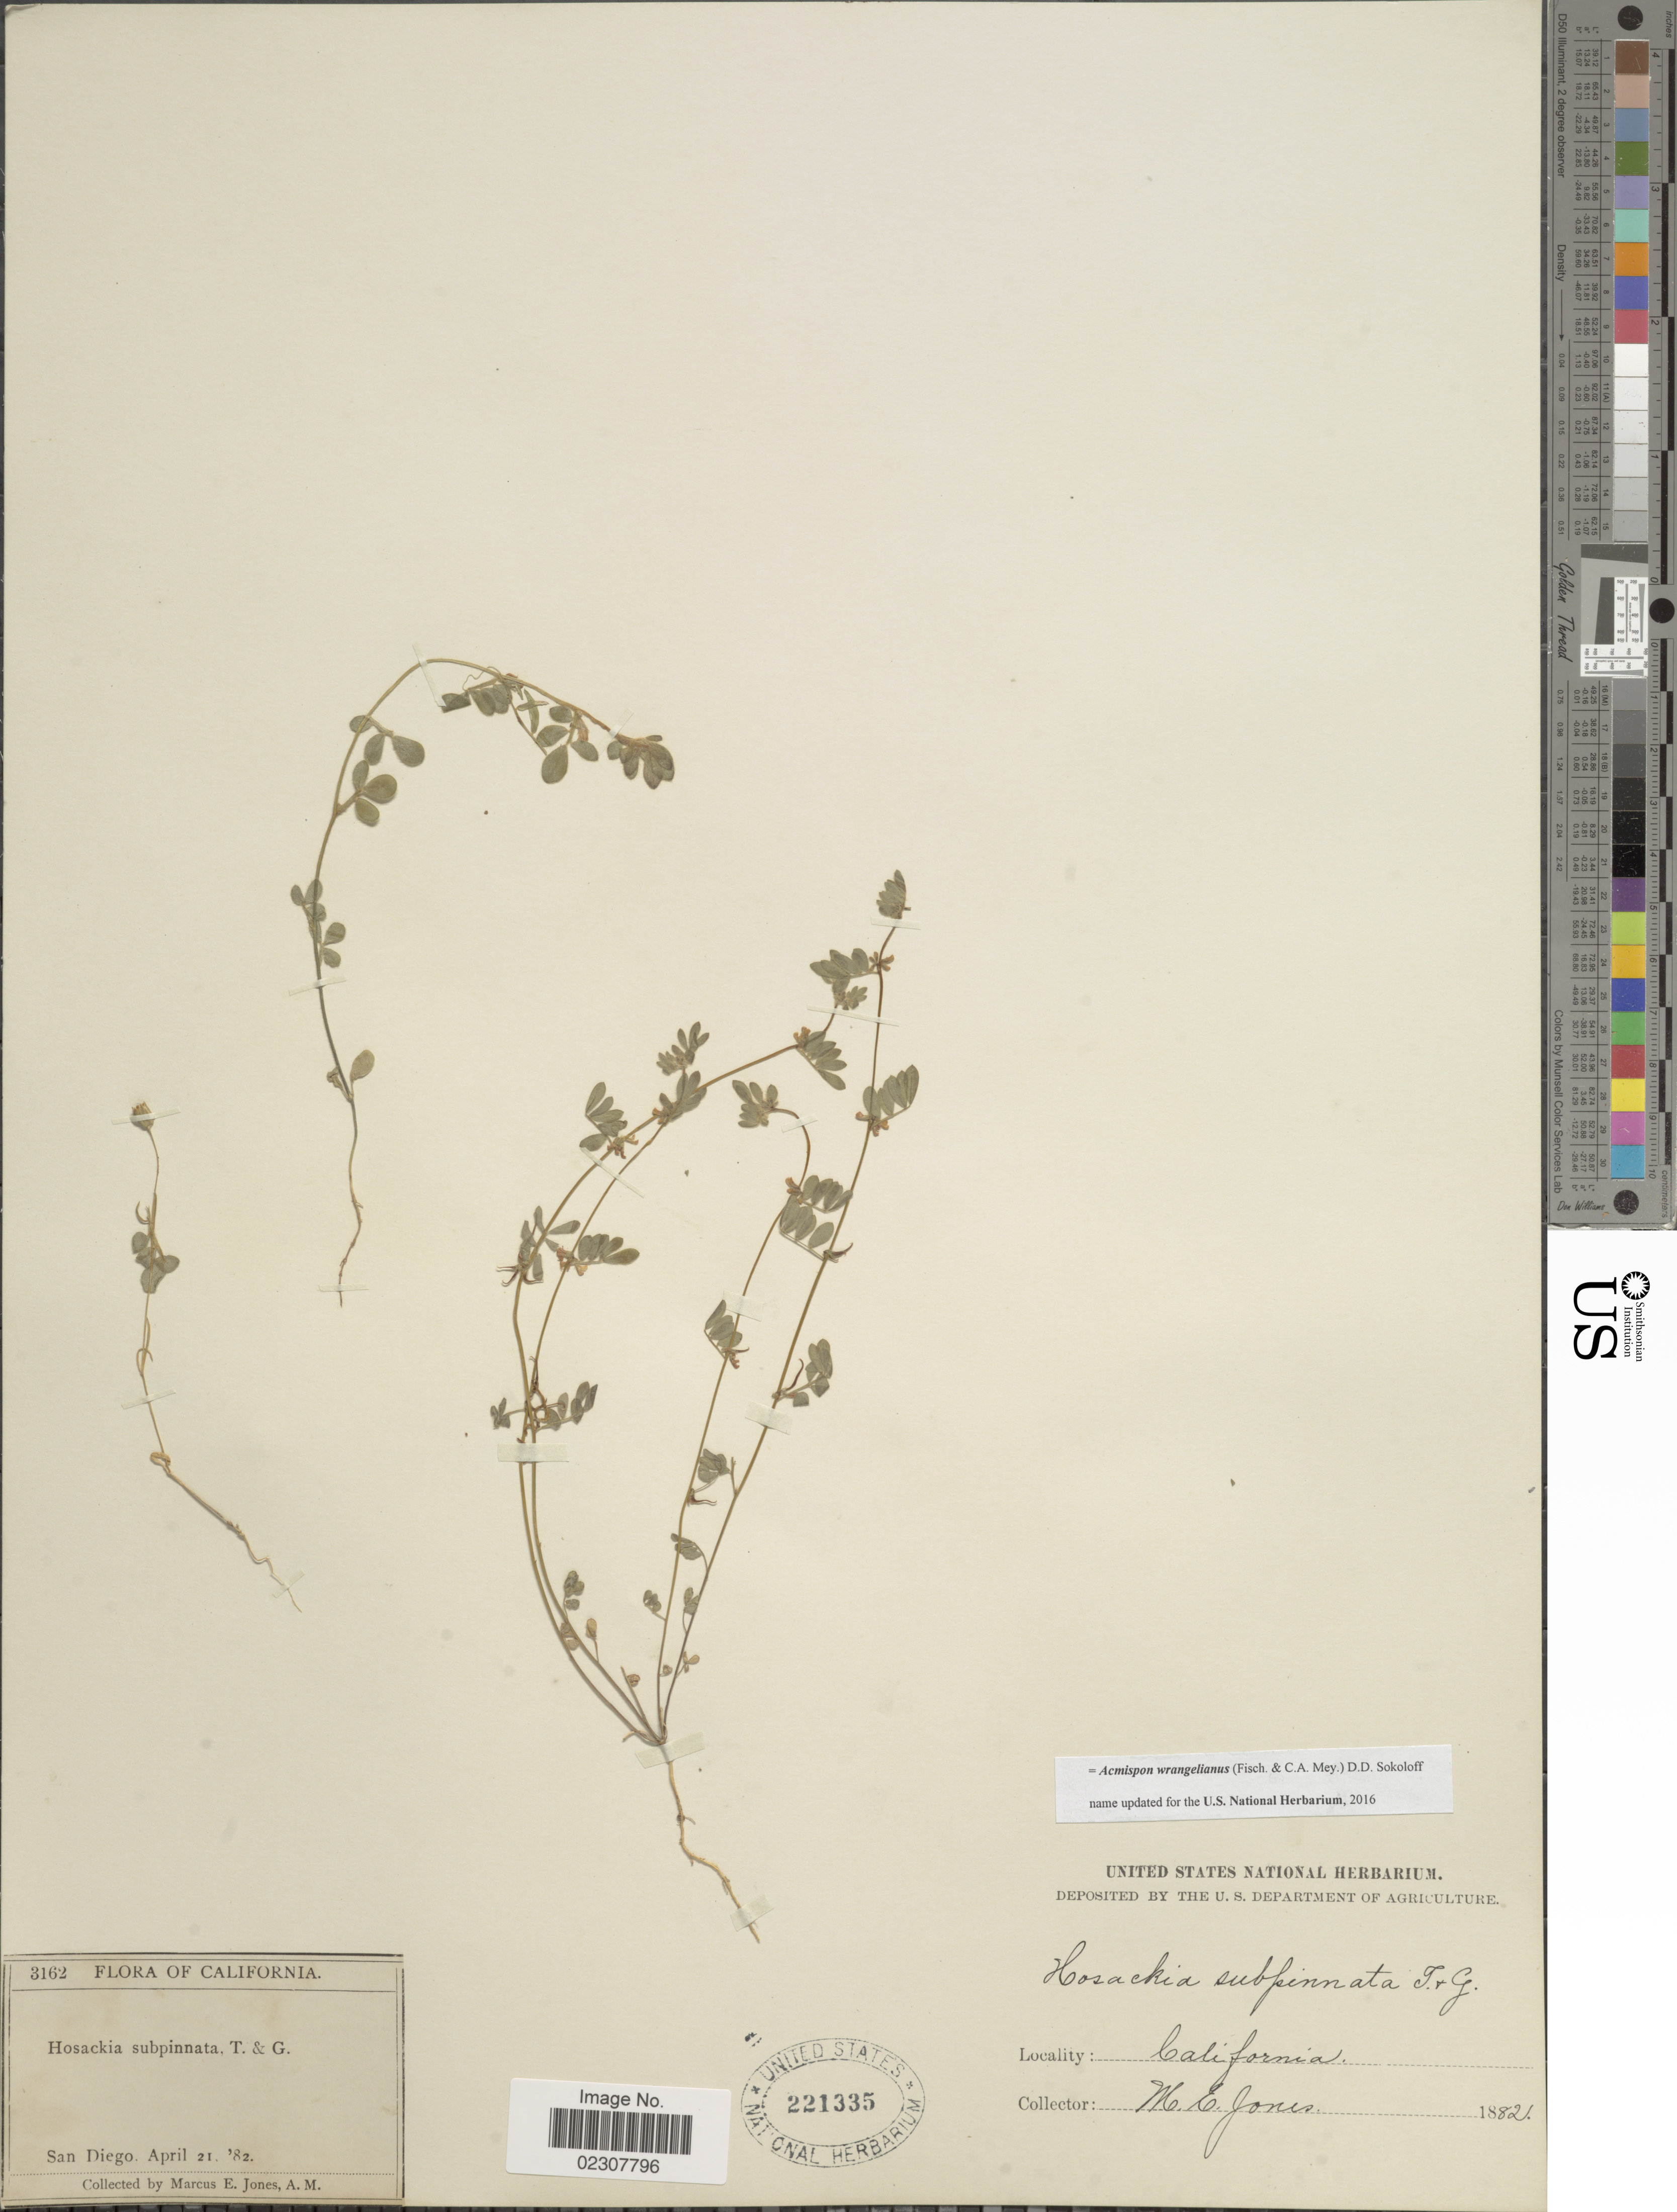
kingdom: Plantae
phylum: Tracheophyta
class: Magnoliopsida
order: Fabales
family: Fabaceae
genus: Acmispon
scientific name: Acmispon wrangelianus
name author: (Fisch. & C.A. Mey.) D.D. Sokoloff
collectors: M. E. Jones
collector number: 3162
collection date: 1882-04-21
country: United States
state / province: California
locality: Sam Diego.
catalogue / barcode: US 221335